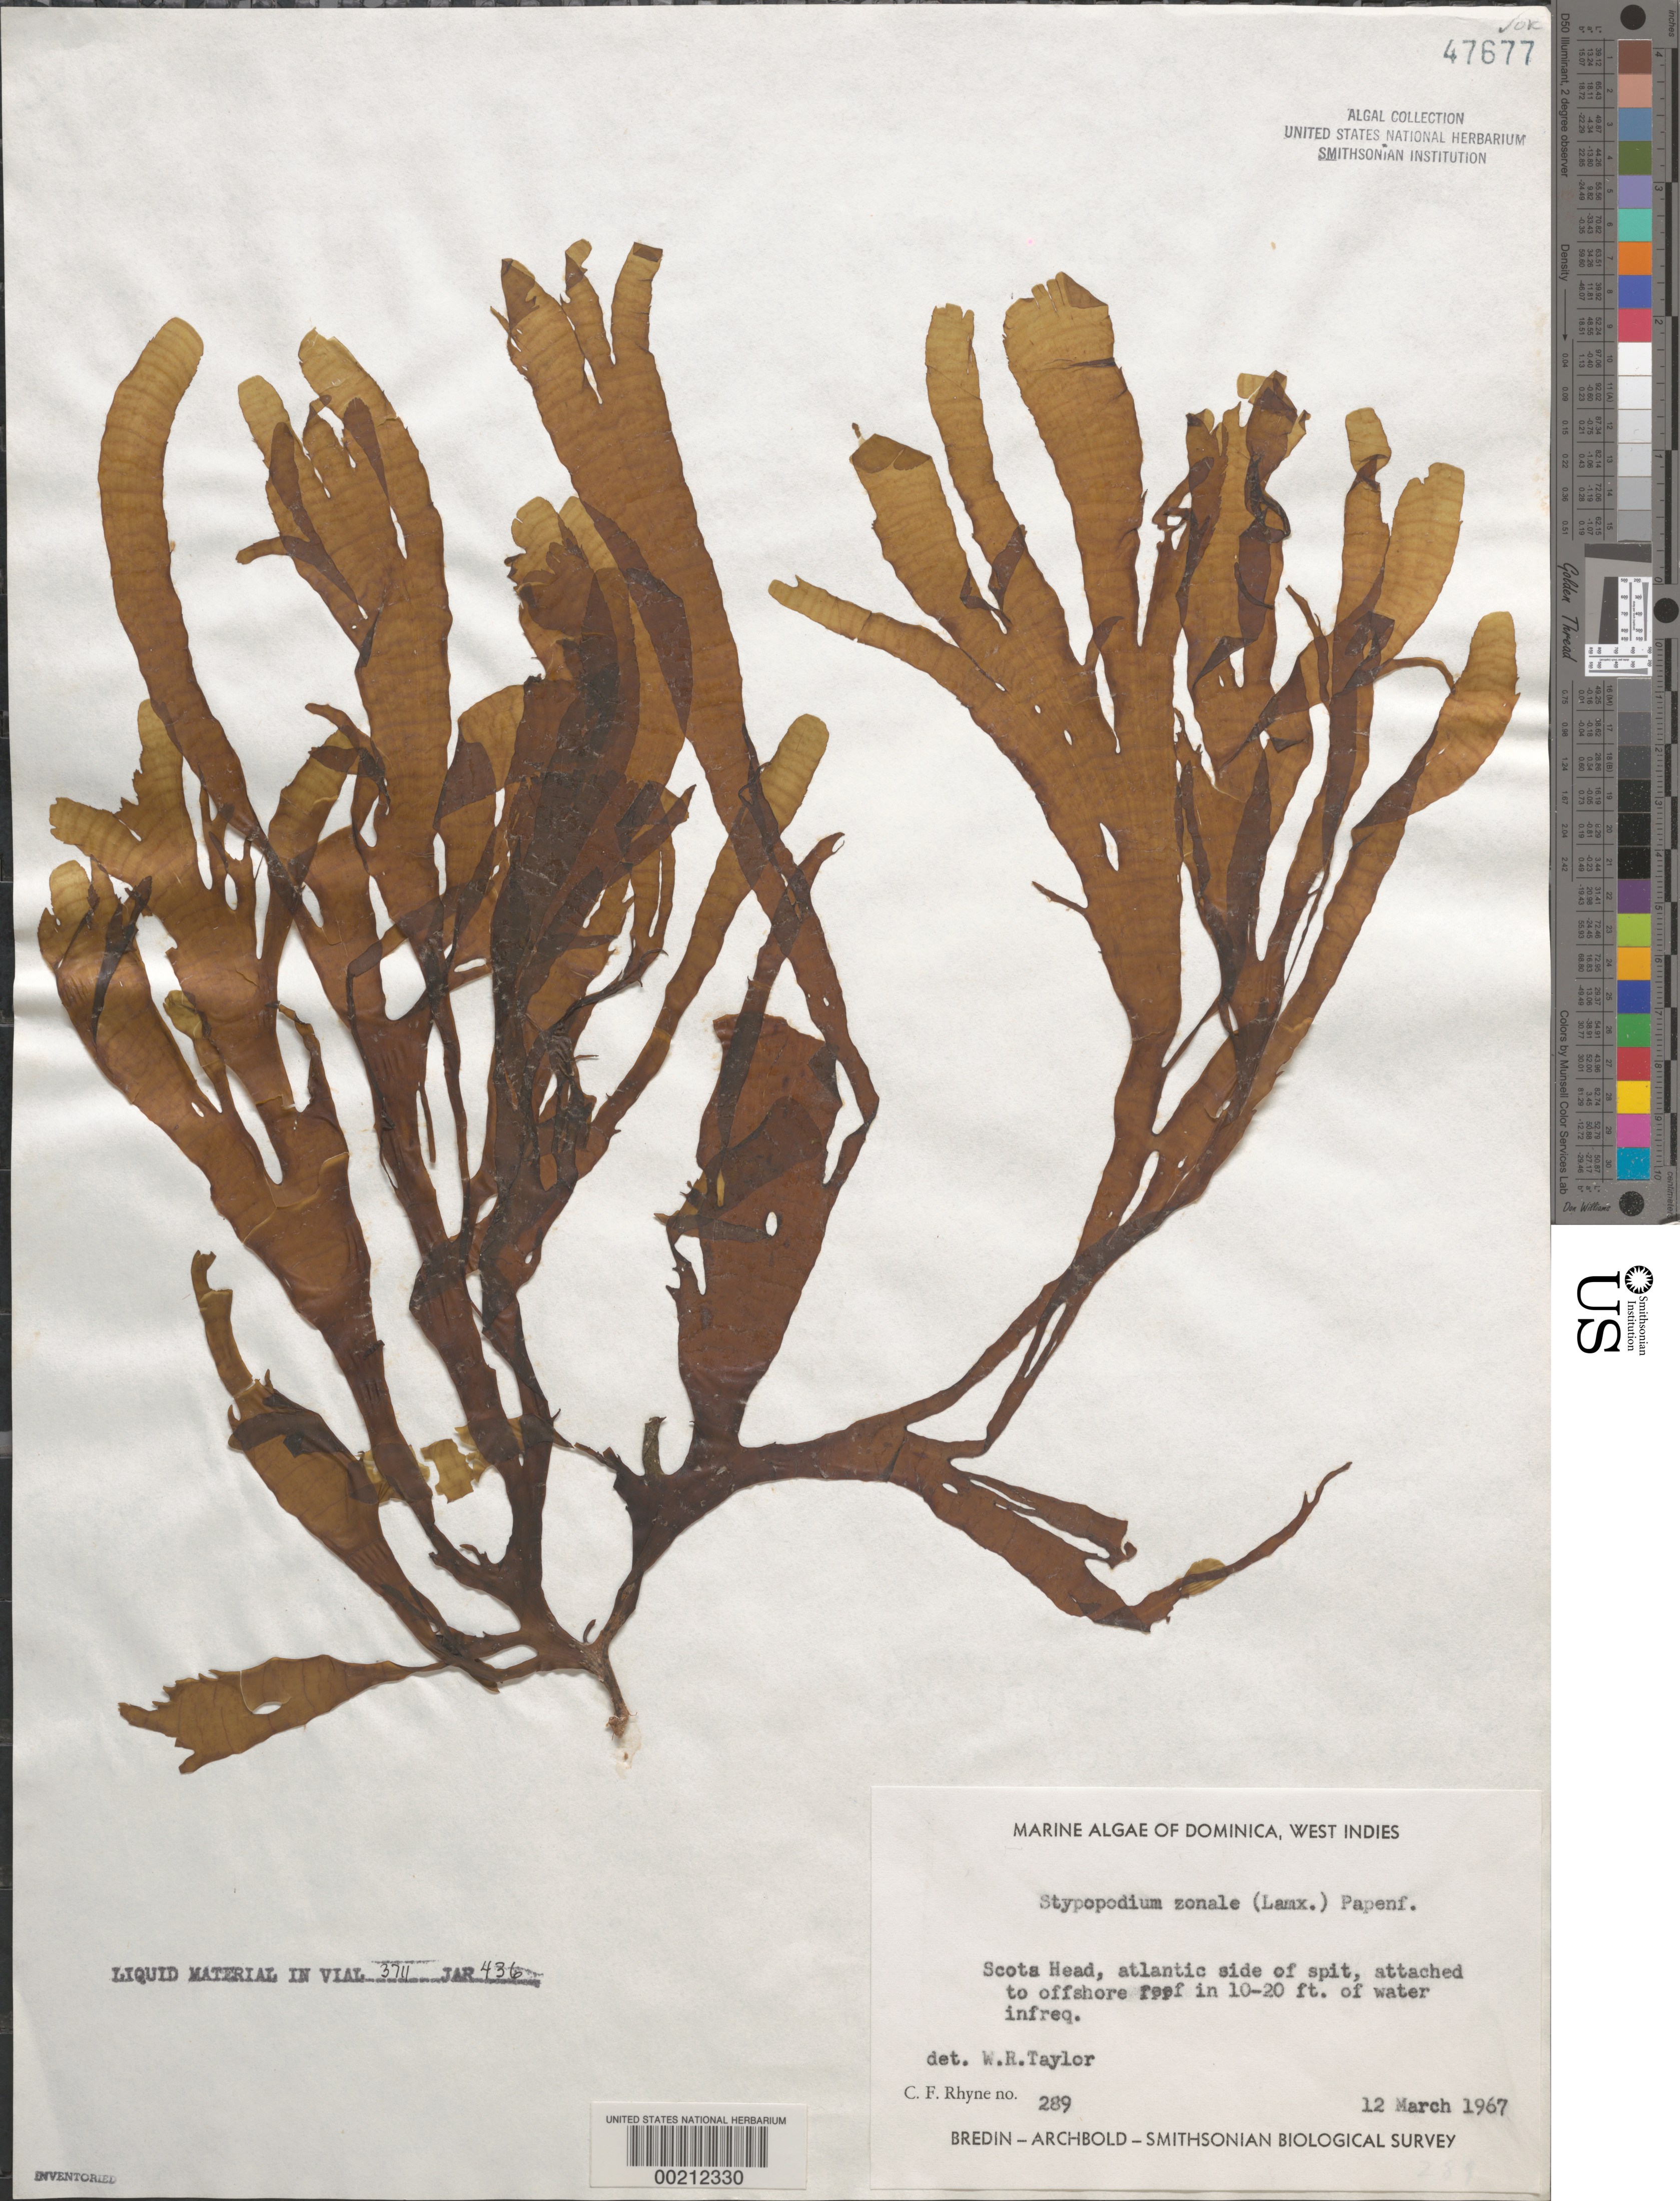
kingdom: Chromista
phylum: Ochrophyta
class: Phaeophyceae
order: Dictyotales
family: Dictyotaceae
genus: Stypopodium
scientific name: Stypopodium zonale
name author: (J.V.Lamouroux) Papenf.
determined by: Taylor, William R.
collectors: C. Rhyne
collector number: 289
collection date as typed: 12 Mar 1967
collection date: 1967-03-12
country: Dominica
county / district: St. Mark's Parish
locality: Scots Head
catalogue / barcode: US 47677